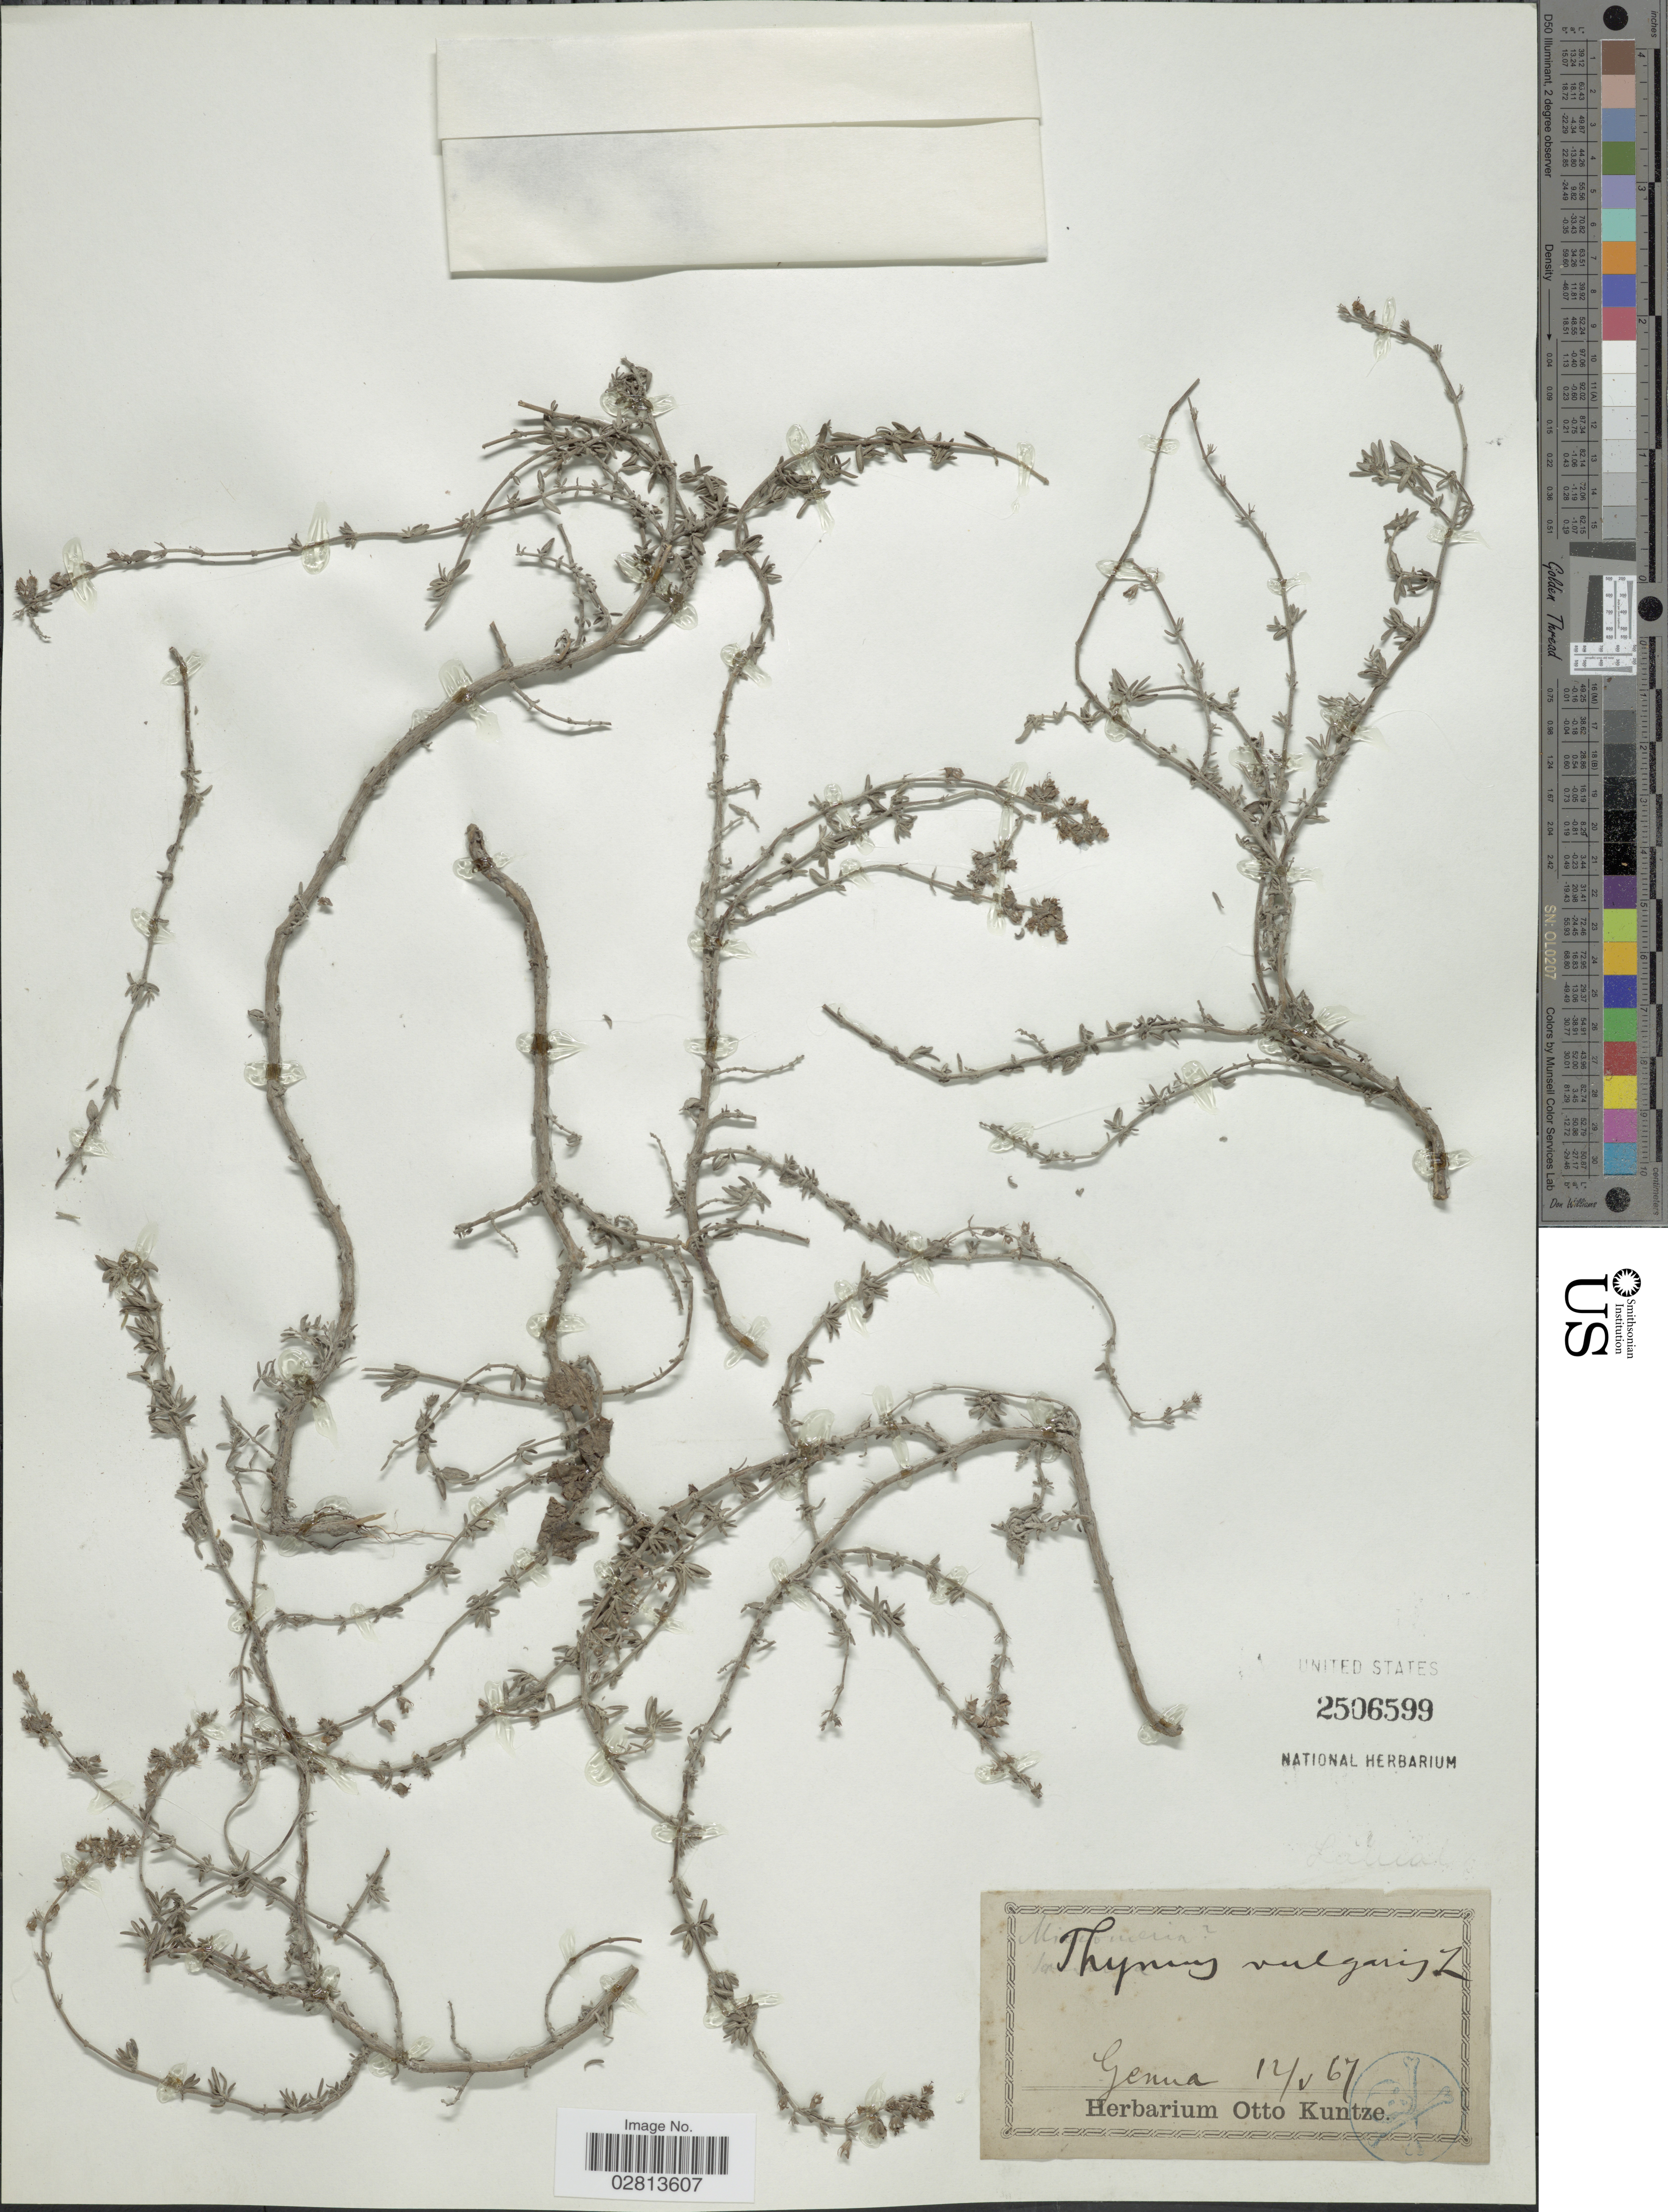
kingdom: Plantae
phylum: Tracheophyta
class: Magnoliopsida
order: Lamiales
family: Lamiaceae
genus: Thymus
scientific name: Thymus vulgaris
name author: L.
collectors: ex herb. Otto Kuntze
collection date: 1867-05-12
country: Italy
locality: Genua.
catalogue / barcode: US 2506599